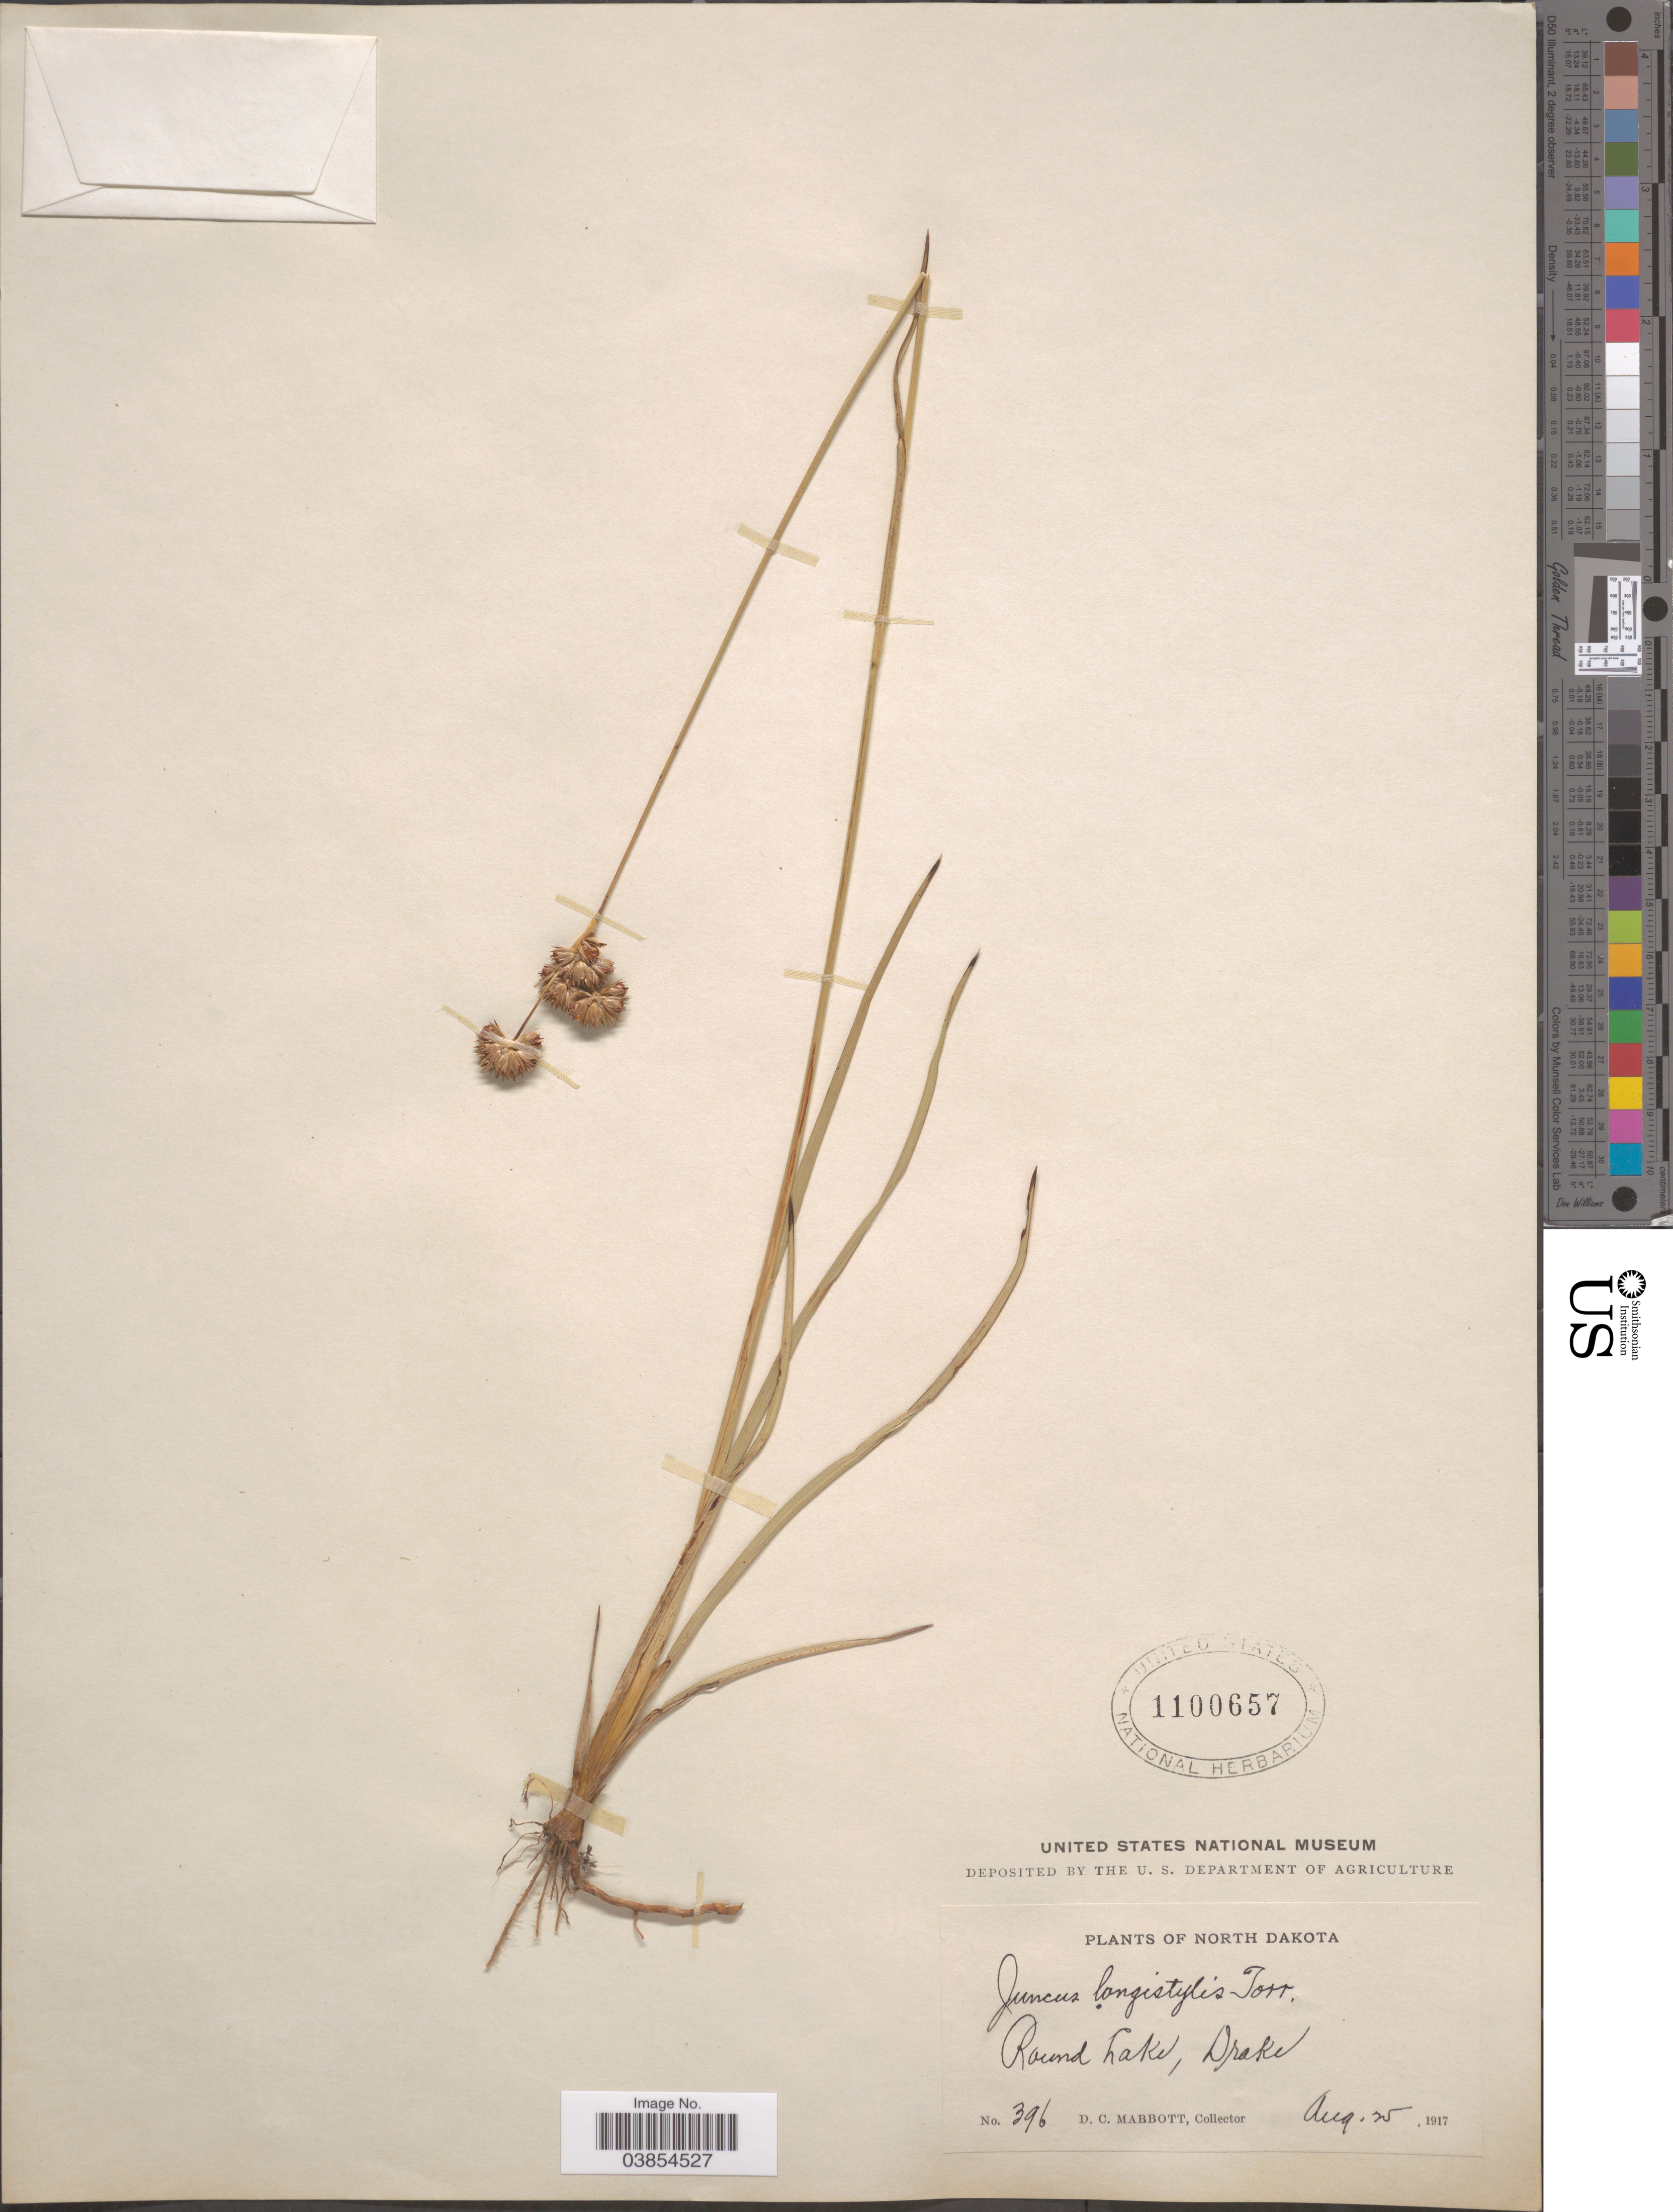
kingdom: Plantae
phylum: Tracheophyta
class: Liliopsida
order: Poales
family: Juncaceae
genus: Juncus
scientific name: Juncus longistylis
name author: Torr.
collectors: D. Mabbott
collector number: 396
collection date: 1917-08-25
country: United States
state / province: North Dakota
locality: Round Lake, Drake.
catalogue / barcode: US 1100657